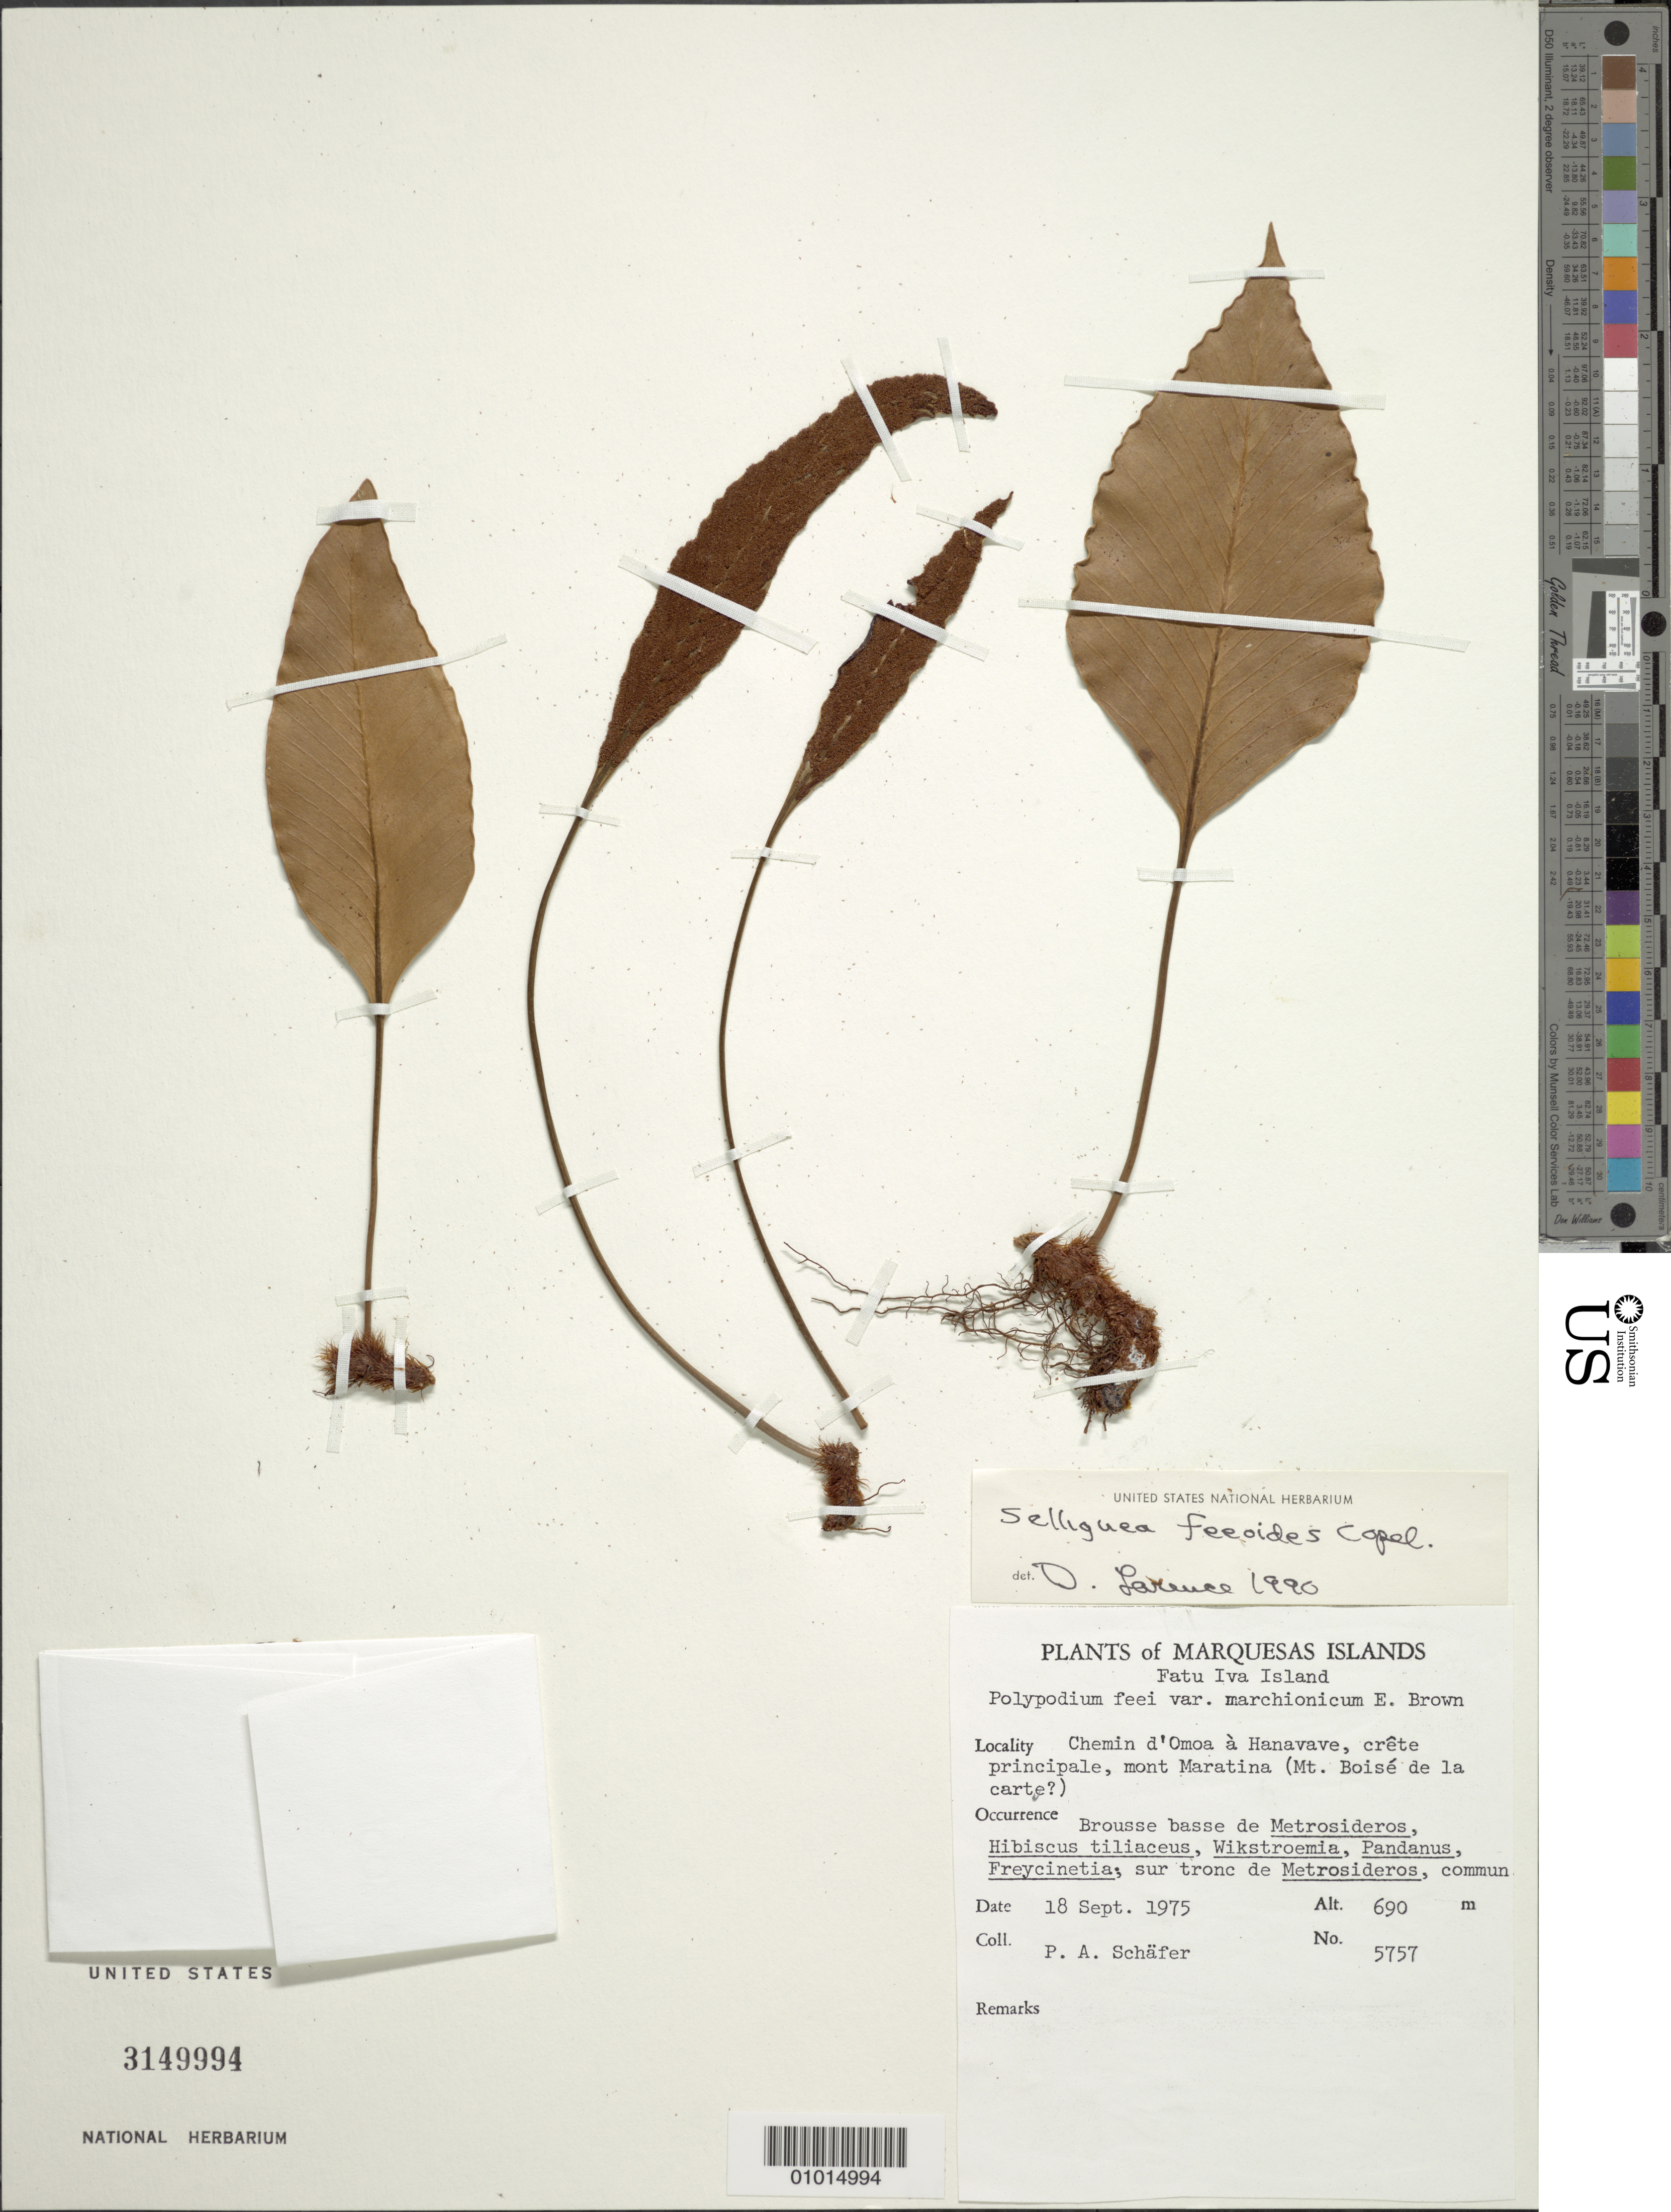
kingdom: Plantae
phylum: Tracheophyta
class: Polypodiopsida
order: Polypodiales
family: Polypodiaceae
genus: Selliguea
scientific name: Selliguea feeoides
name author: Copel.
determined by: Lorence, David H., (PTBG), National Tropical Botanical Garden (UNITED STATES)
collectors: P. A. Schäfer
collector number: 5757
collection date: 1975-09-18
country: French Polynesia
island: Fatu Hiva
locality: Chemin d'Omo'a à Hanavave, crête principale, Mont Maratina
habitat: Brousse base de Metrosideros, Hibiscus tiliaceus, Wikstroemia, Pandanus, Freycinetia; sur tronc de Metrosideros; commun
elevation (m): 690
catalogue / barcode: US 3149994